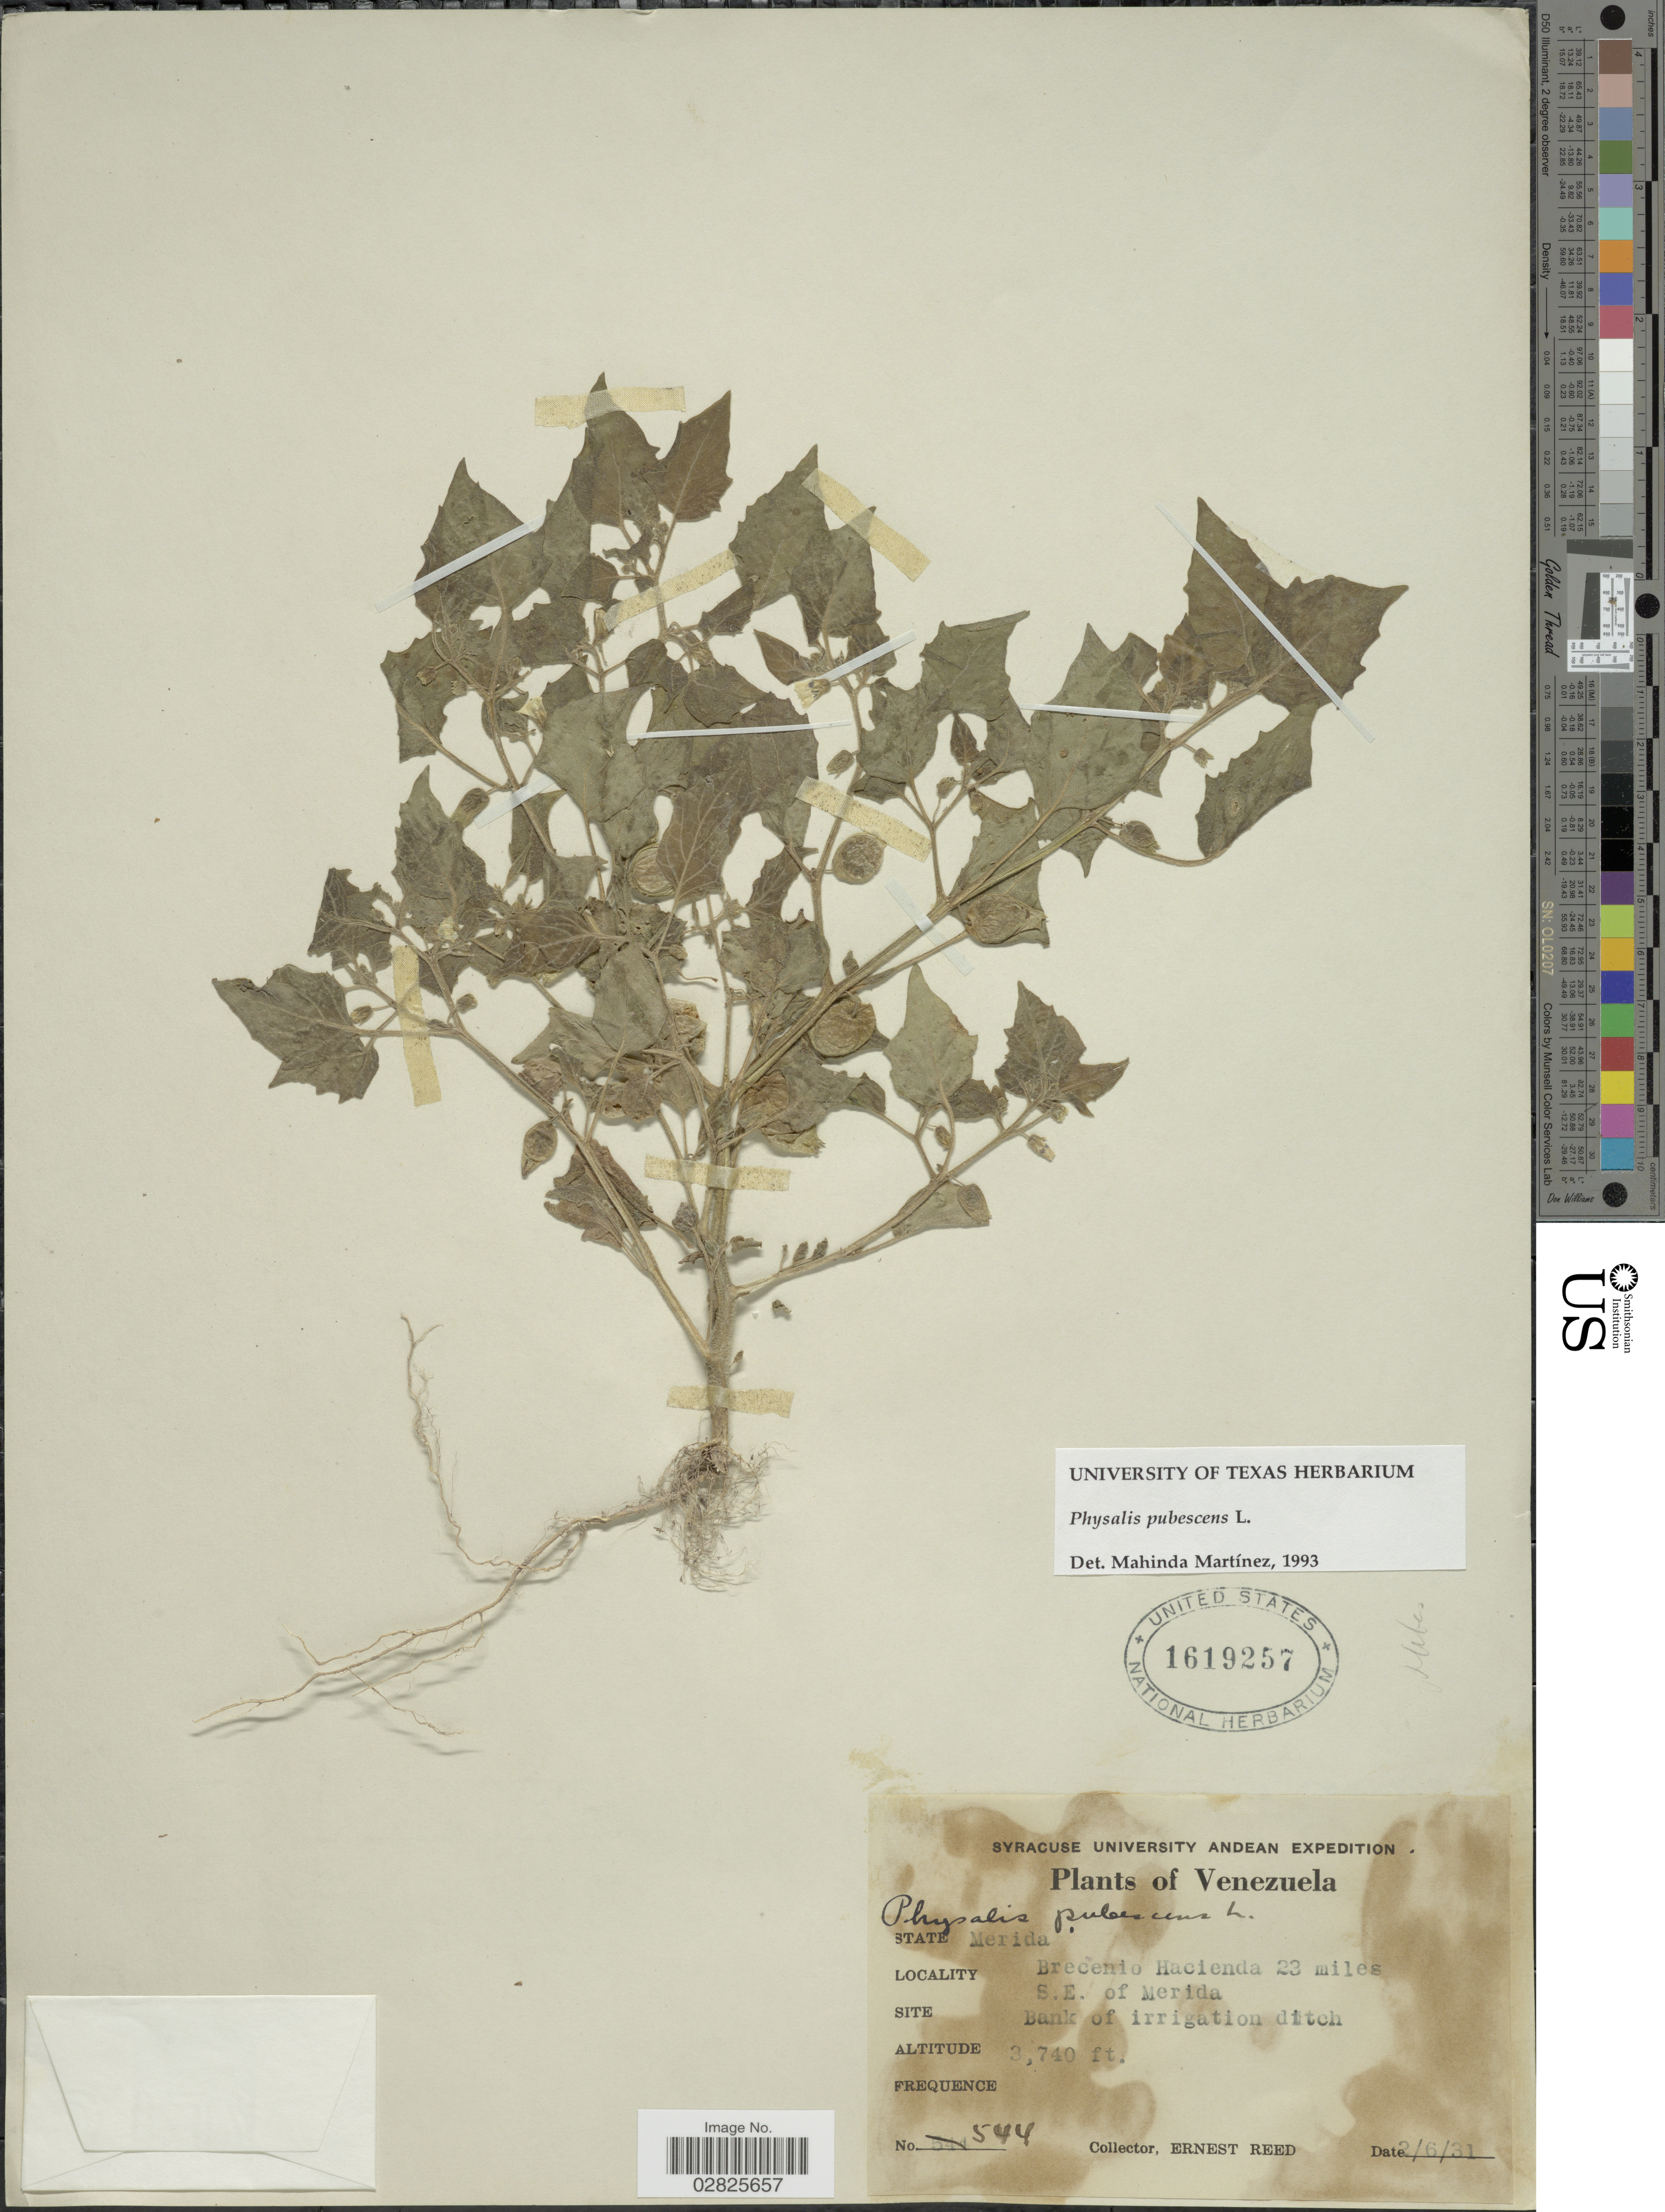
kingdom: Plantae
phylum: Tracheophyta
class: Magnoliopsida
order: Solanales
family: Solanaceae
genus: Physalis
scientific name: Physalis pubescens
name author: L.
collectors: E. Reed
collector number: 544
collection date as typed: Transcribed d/m/y: 2/6/31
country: Venezuela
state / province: Mérida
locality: Brecenio Hacienda 23 miles S.E. of Merida.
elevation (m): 1140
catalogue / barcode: US 1619257